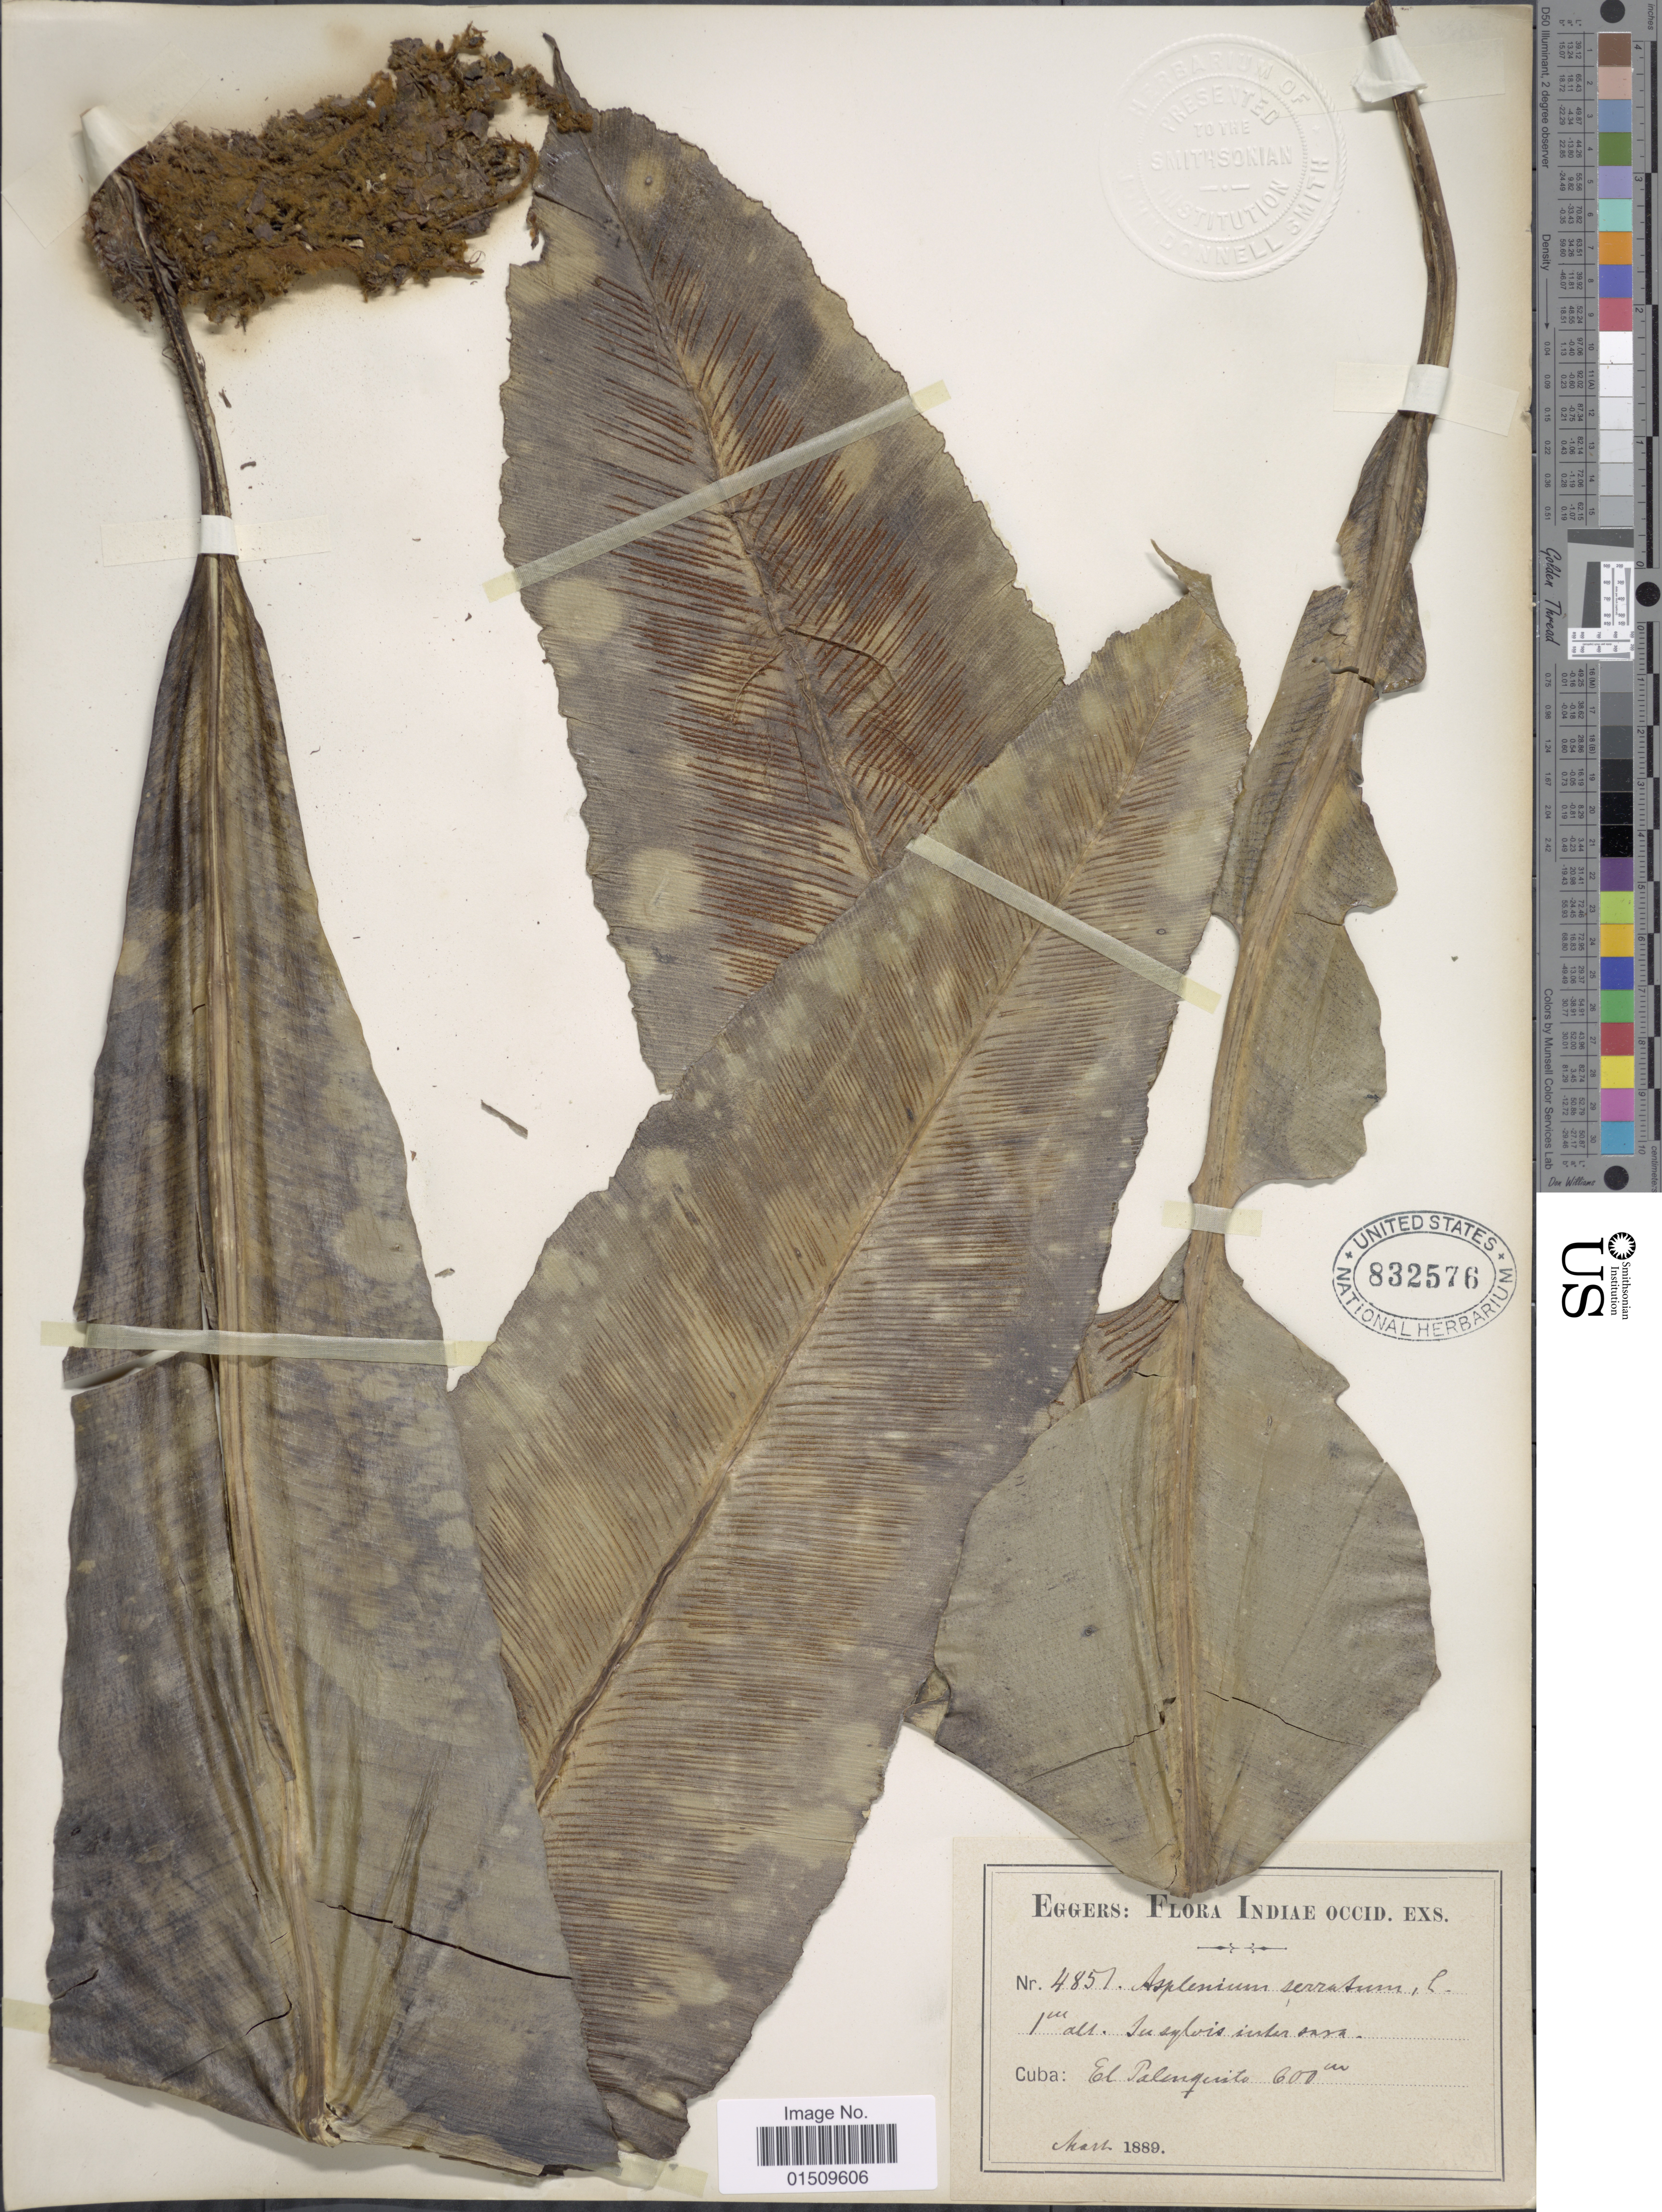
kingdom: Plantae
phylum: Tracheophyta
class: Polypodiopsida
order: Polypodiales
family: Aspleniaceae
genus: Asplenium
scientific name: Asplenium serratum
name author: L.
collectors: -. Eggers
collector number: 4851*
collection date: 1889-03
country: Cuba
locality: El Palenquite.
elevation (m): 600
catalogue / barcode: US 832576